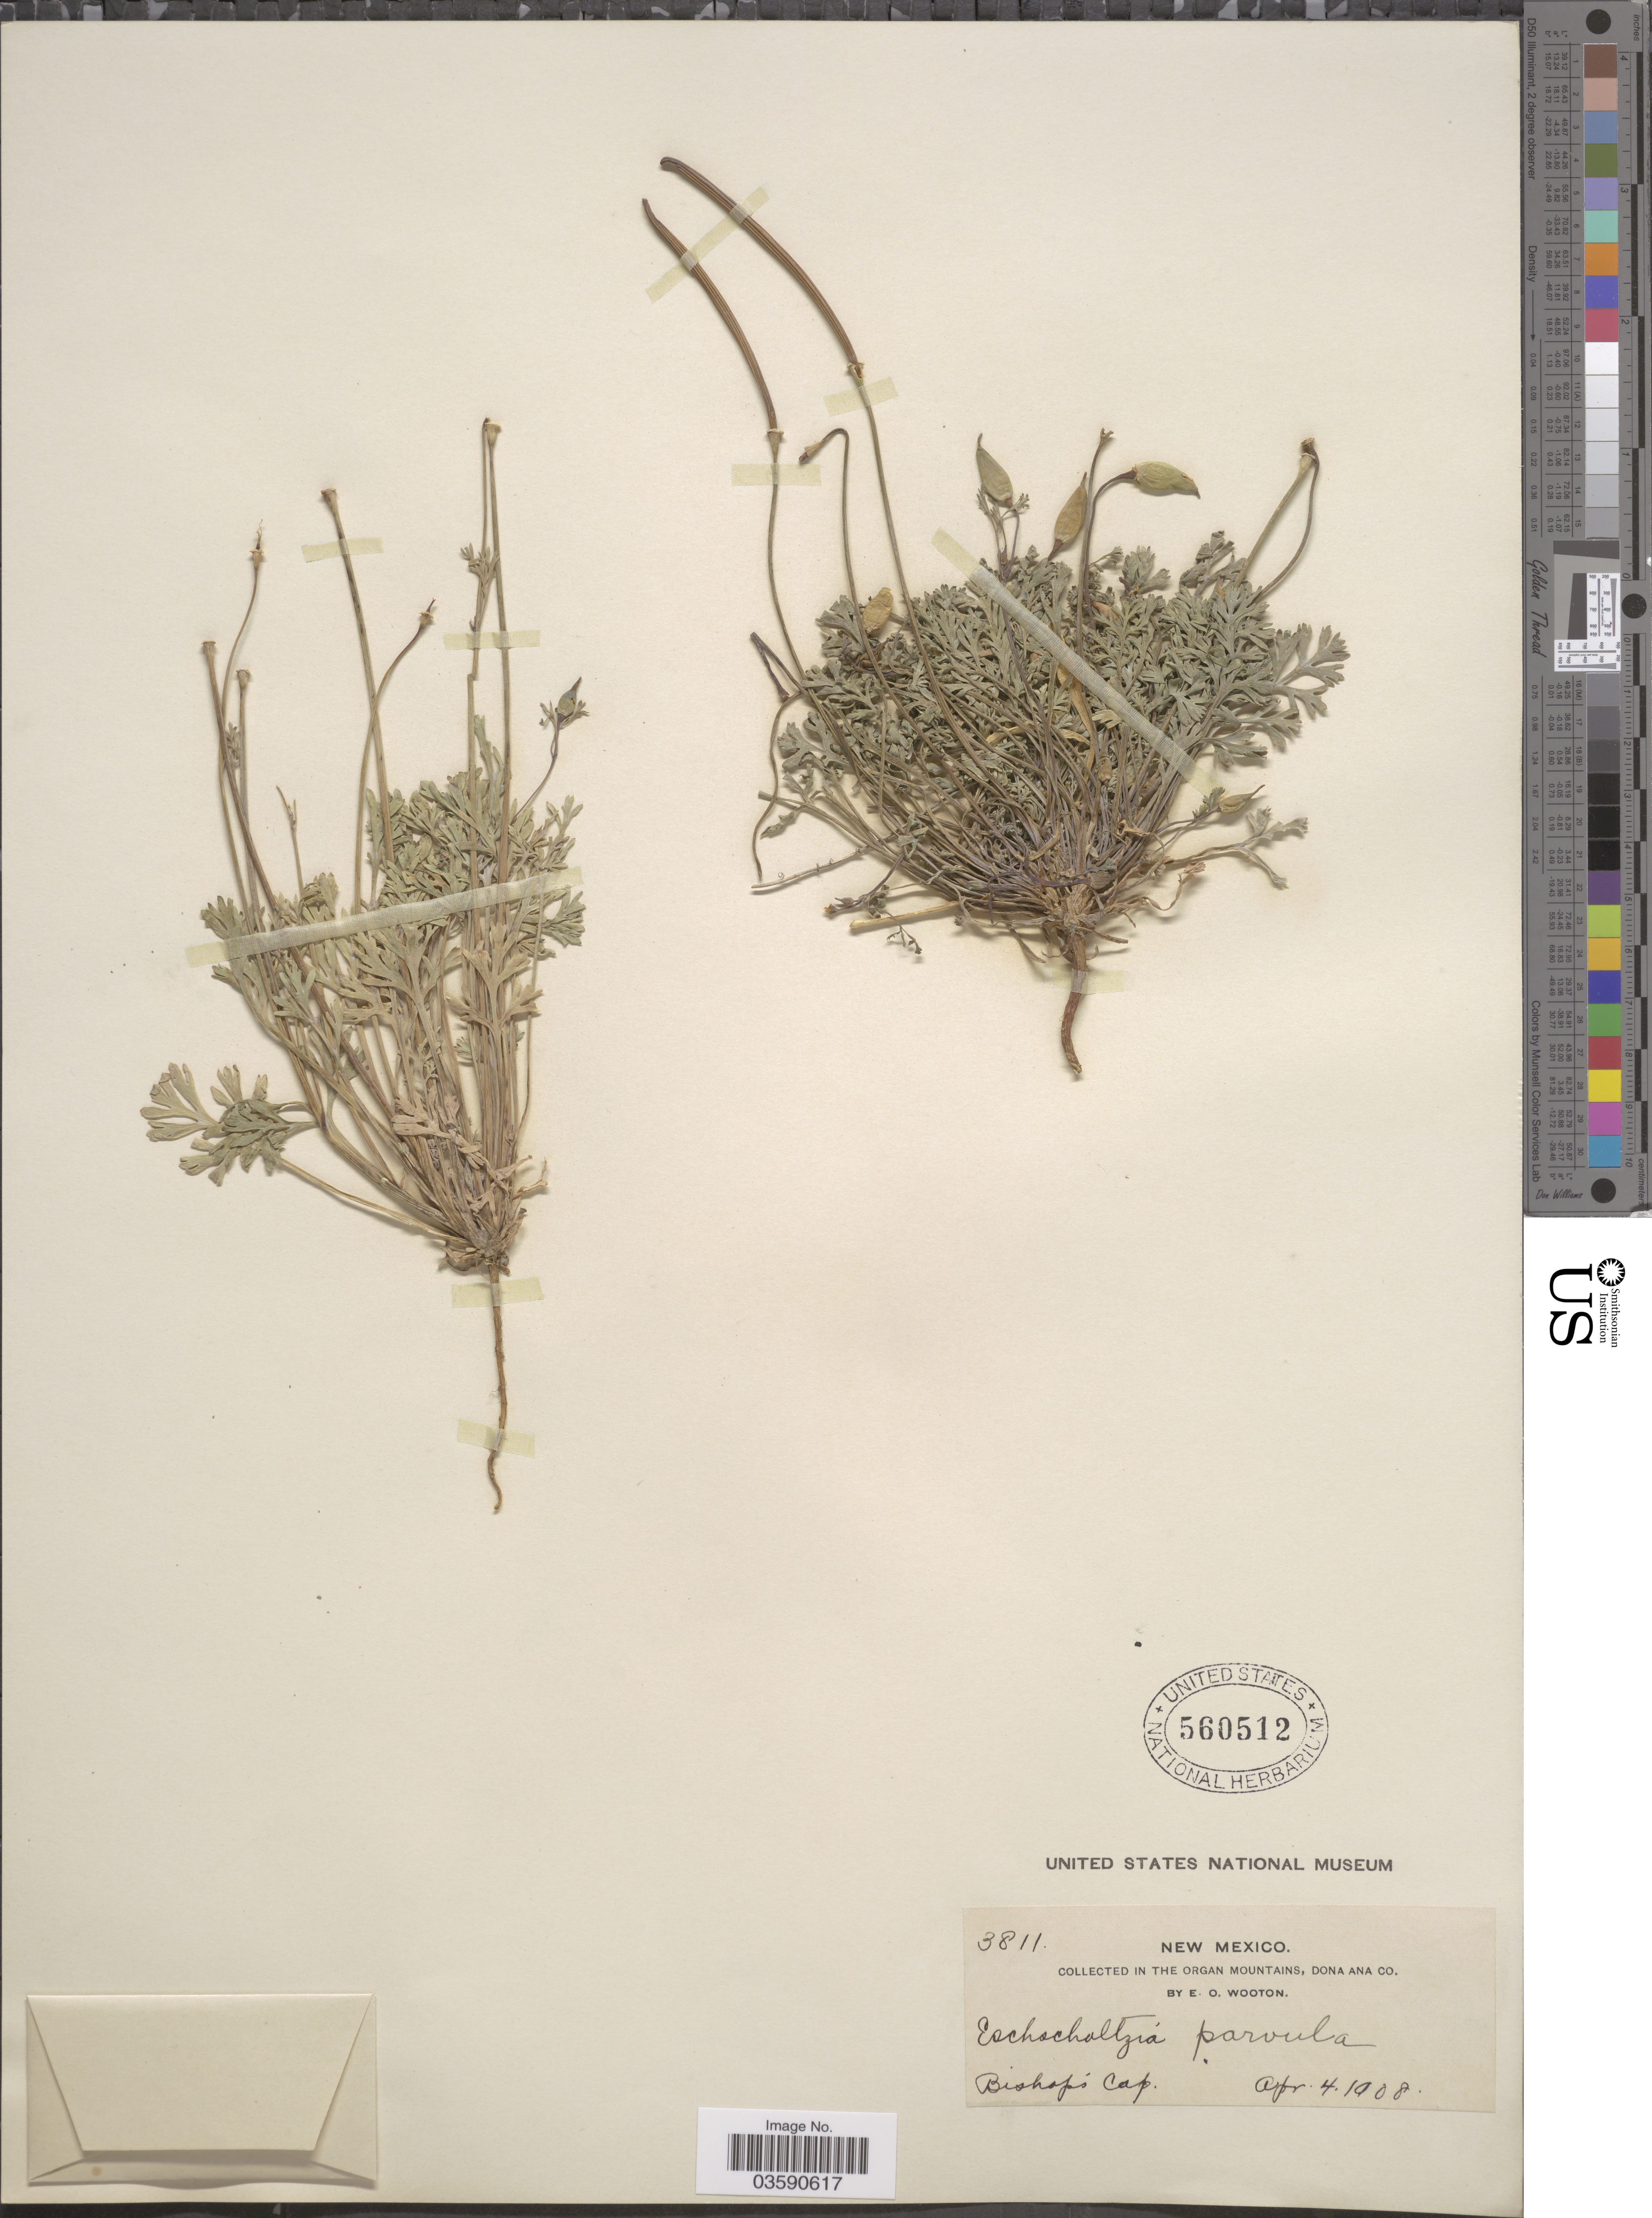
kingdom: Plantae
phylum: Tracheophyta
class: Magnoliopsida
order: Ranunculales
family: Papaveraceae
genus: Eschscholzia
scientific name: Eschscholzia mexicana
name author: Greene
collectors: E. O. Wooton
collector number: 3811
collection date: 1908-04-04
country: United States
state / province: New Mexico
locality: In the Organ Mountains, Dona Ana Co. Bishops Cap.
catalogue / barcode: US 560512